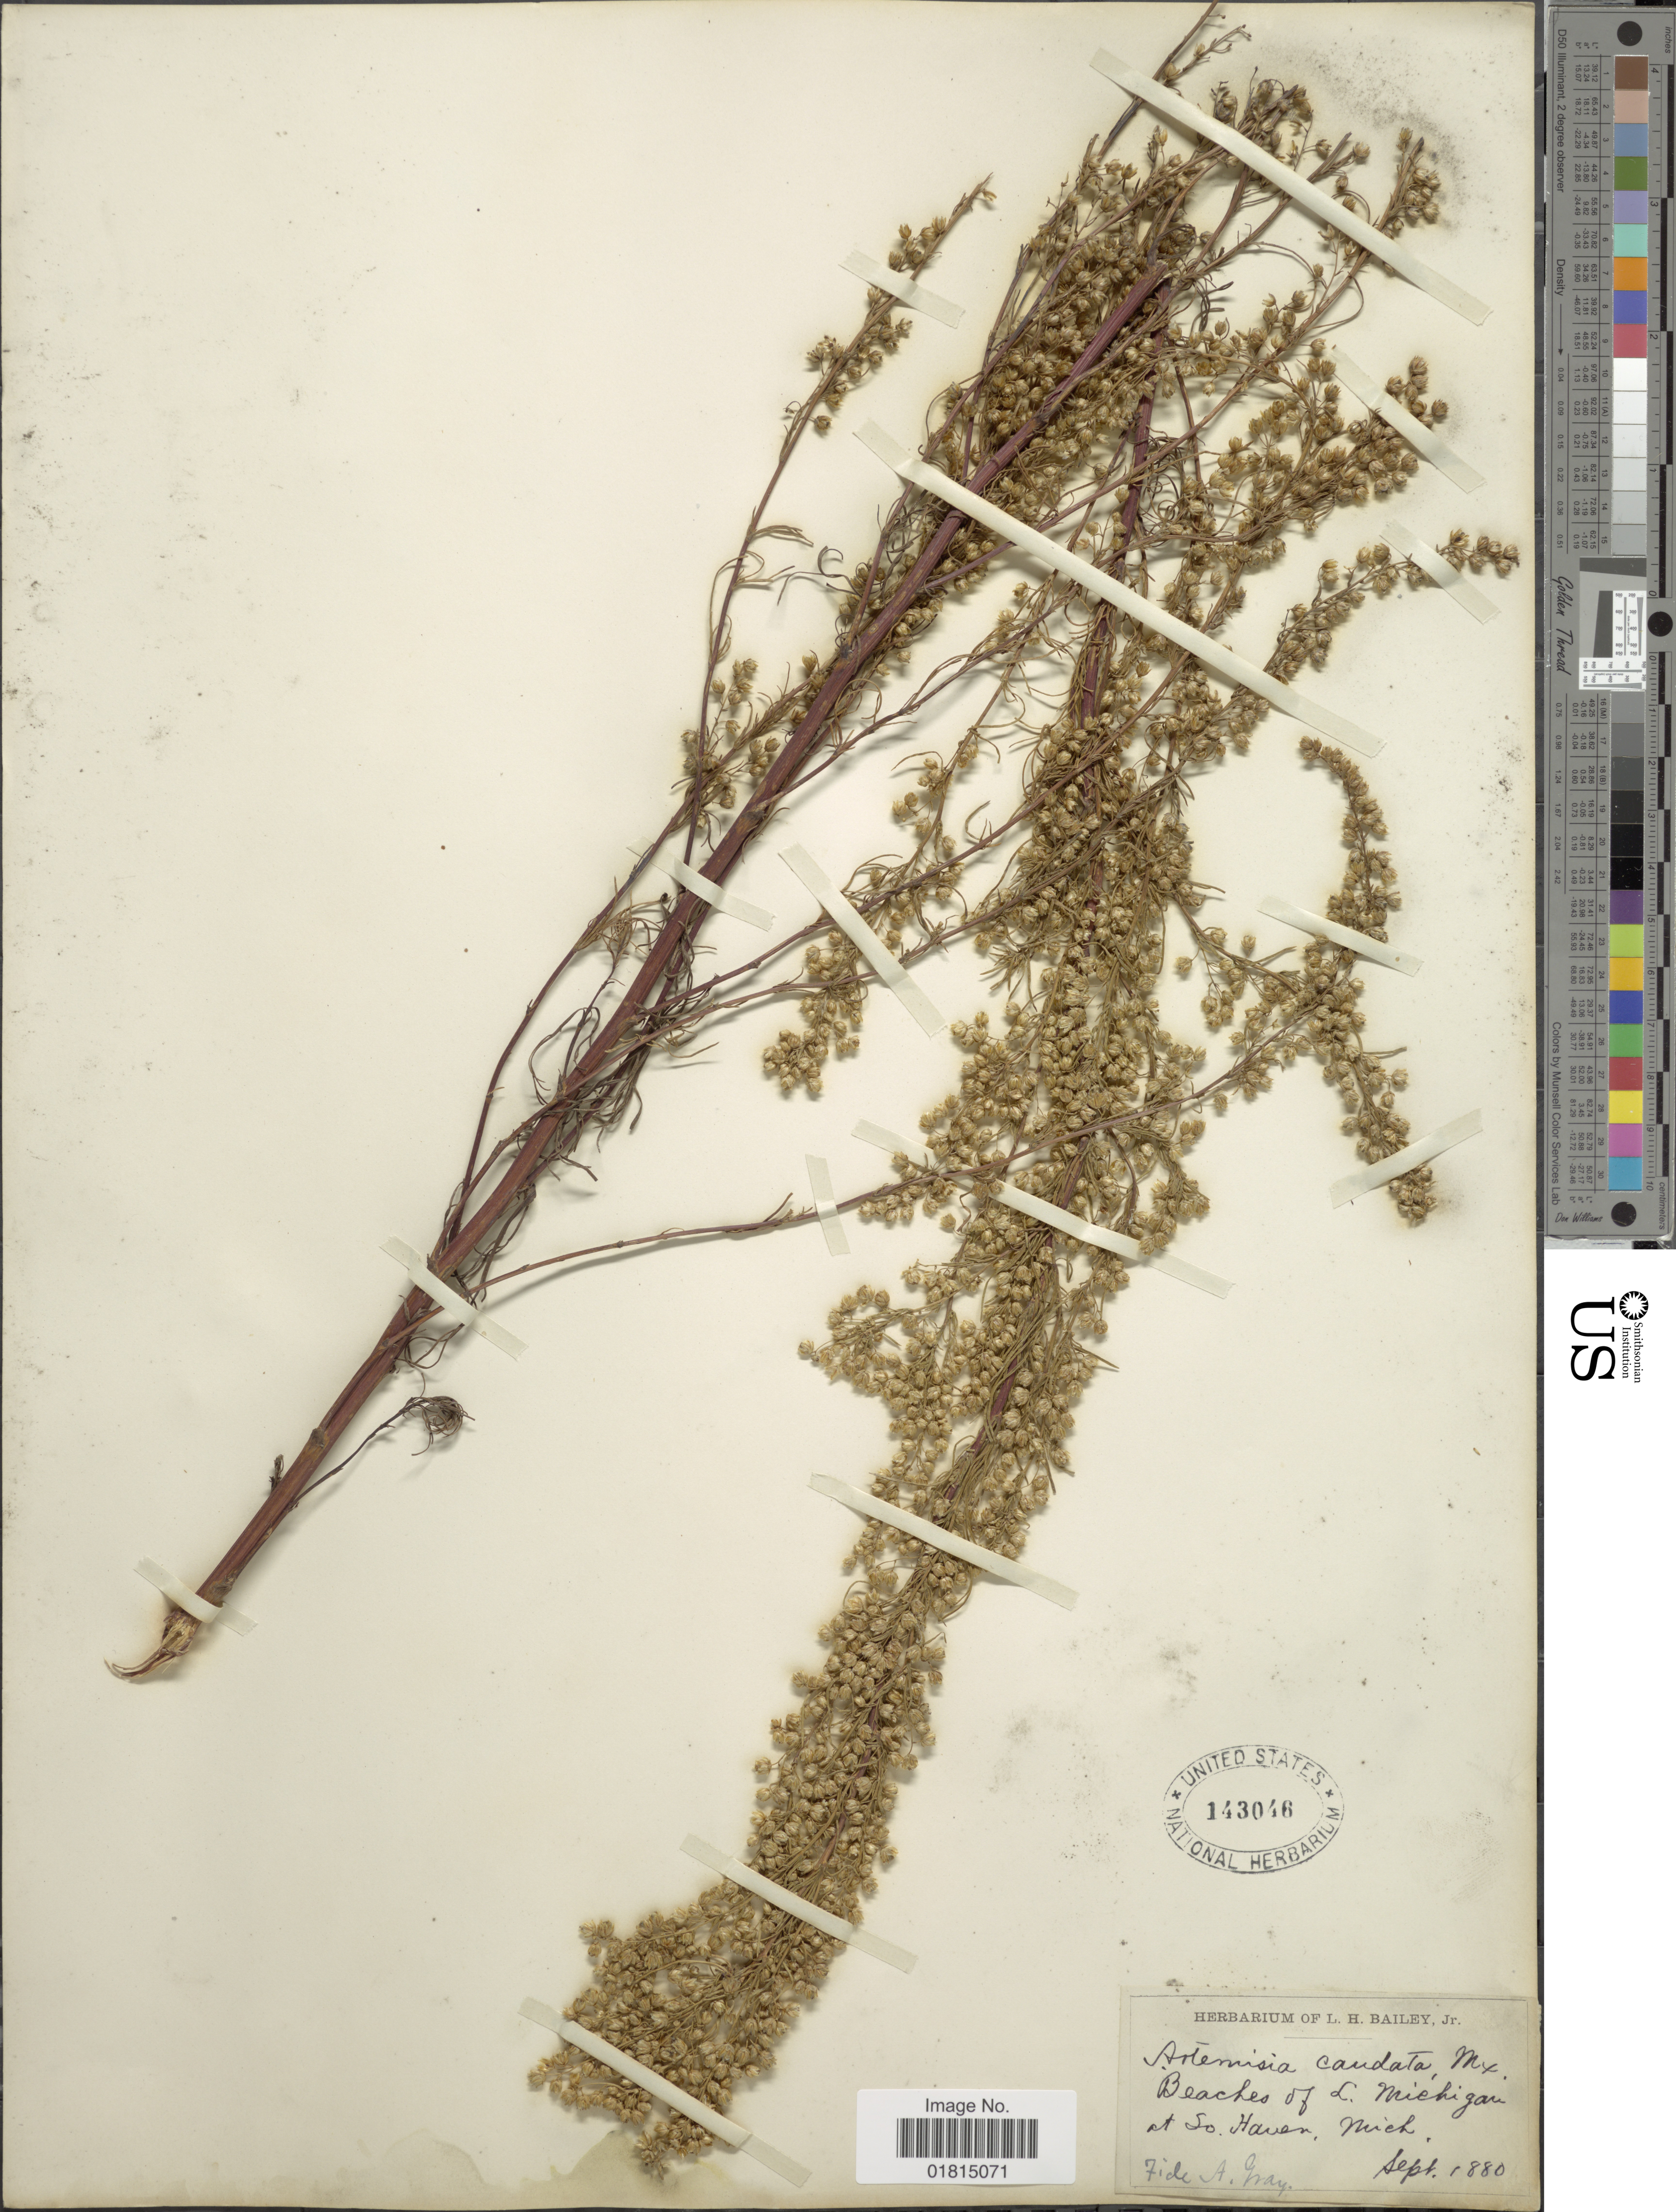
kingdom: Plantae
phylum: Tracheophyta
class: Magnoliopsida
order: Asterales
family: Asteraceae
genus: Artemisia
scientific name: Artemisia caudata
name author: Michx.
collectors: ex herb. L. H. Bailey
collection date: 1880-09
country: United States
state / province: Michigan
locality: Beaches of L. Michigan at So. Haven, Mich.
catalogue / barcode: US 143046